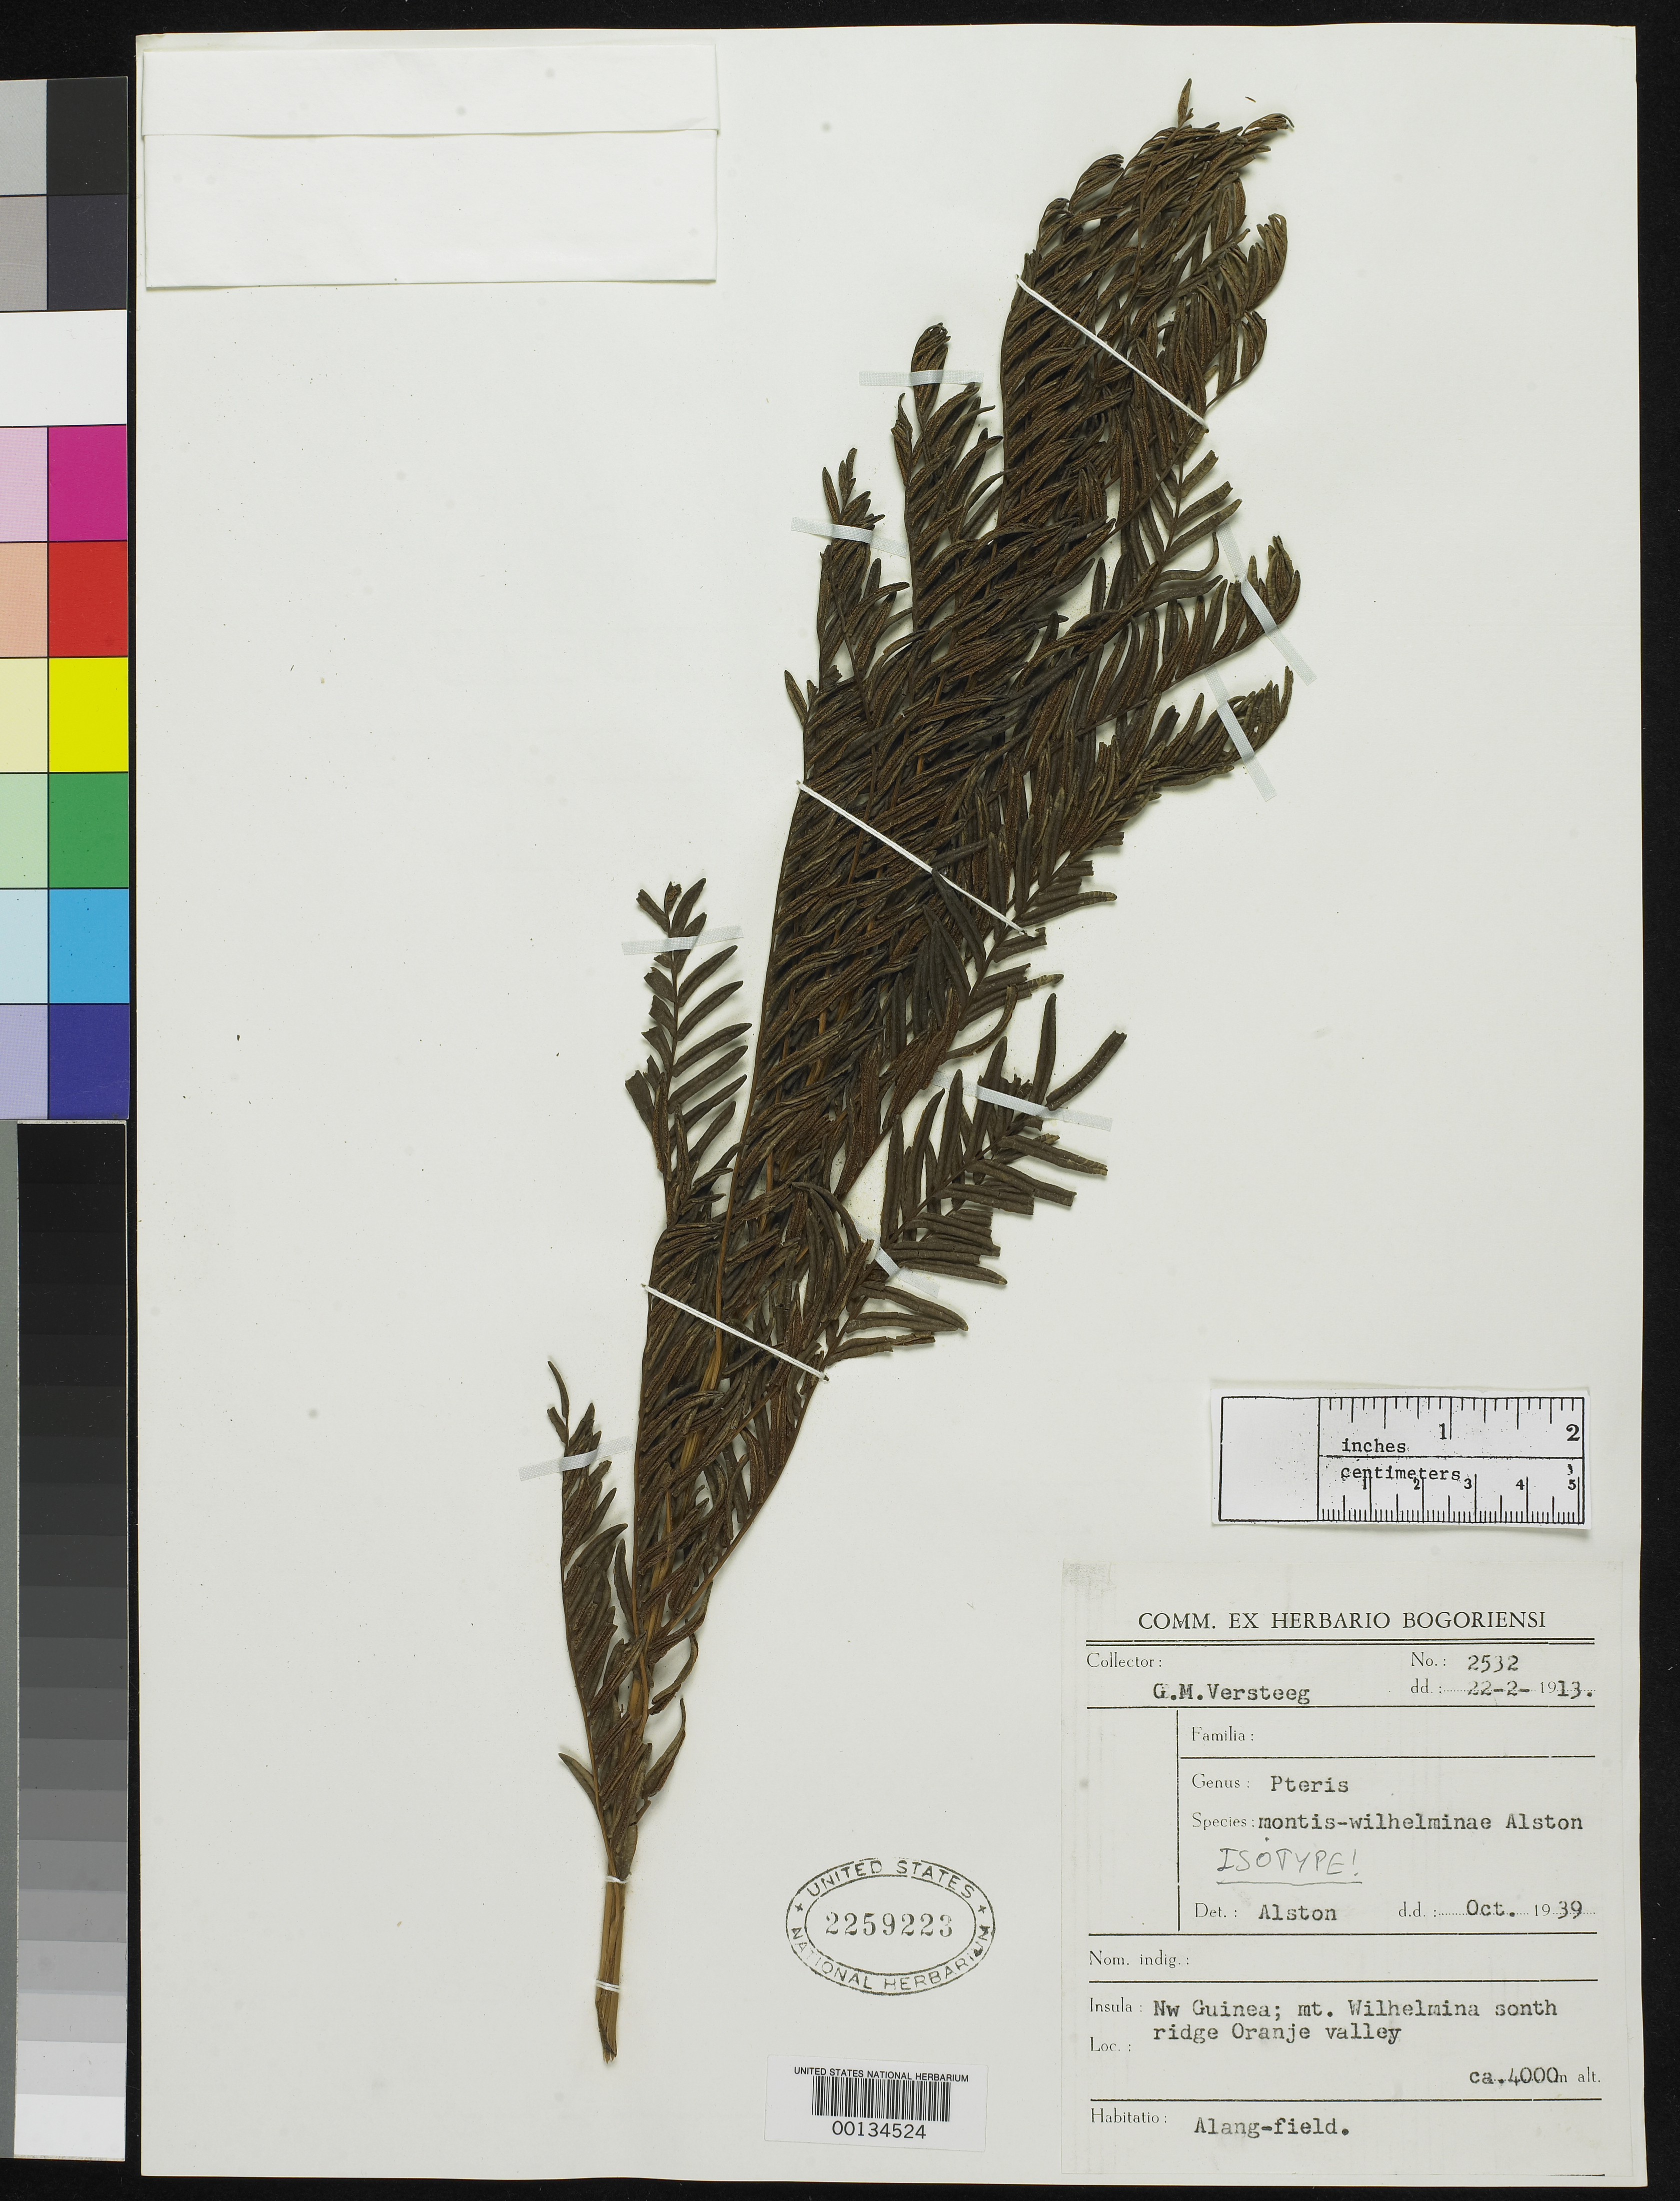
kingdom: Plantae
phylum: Tracheophyta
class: Polypodiopsida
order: Polypodiales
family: Pteridaceae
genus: Pteris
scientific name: Pteris montis-wilhelminae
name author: Alston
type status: Isotype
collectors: G. Versteeg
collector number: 2532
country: Papua New Guinea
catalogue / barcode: US 2259223